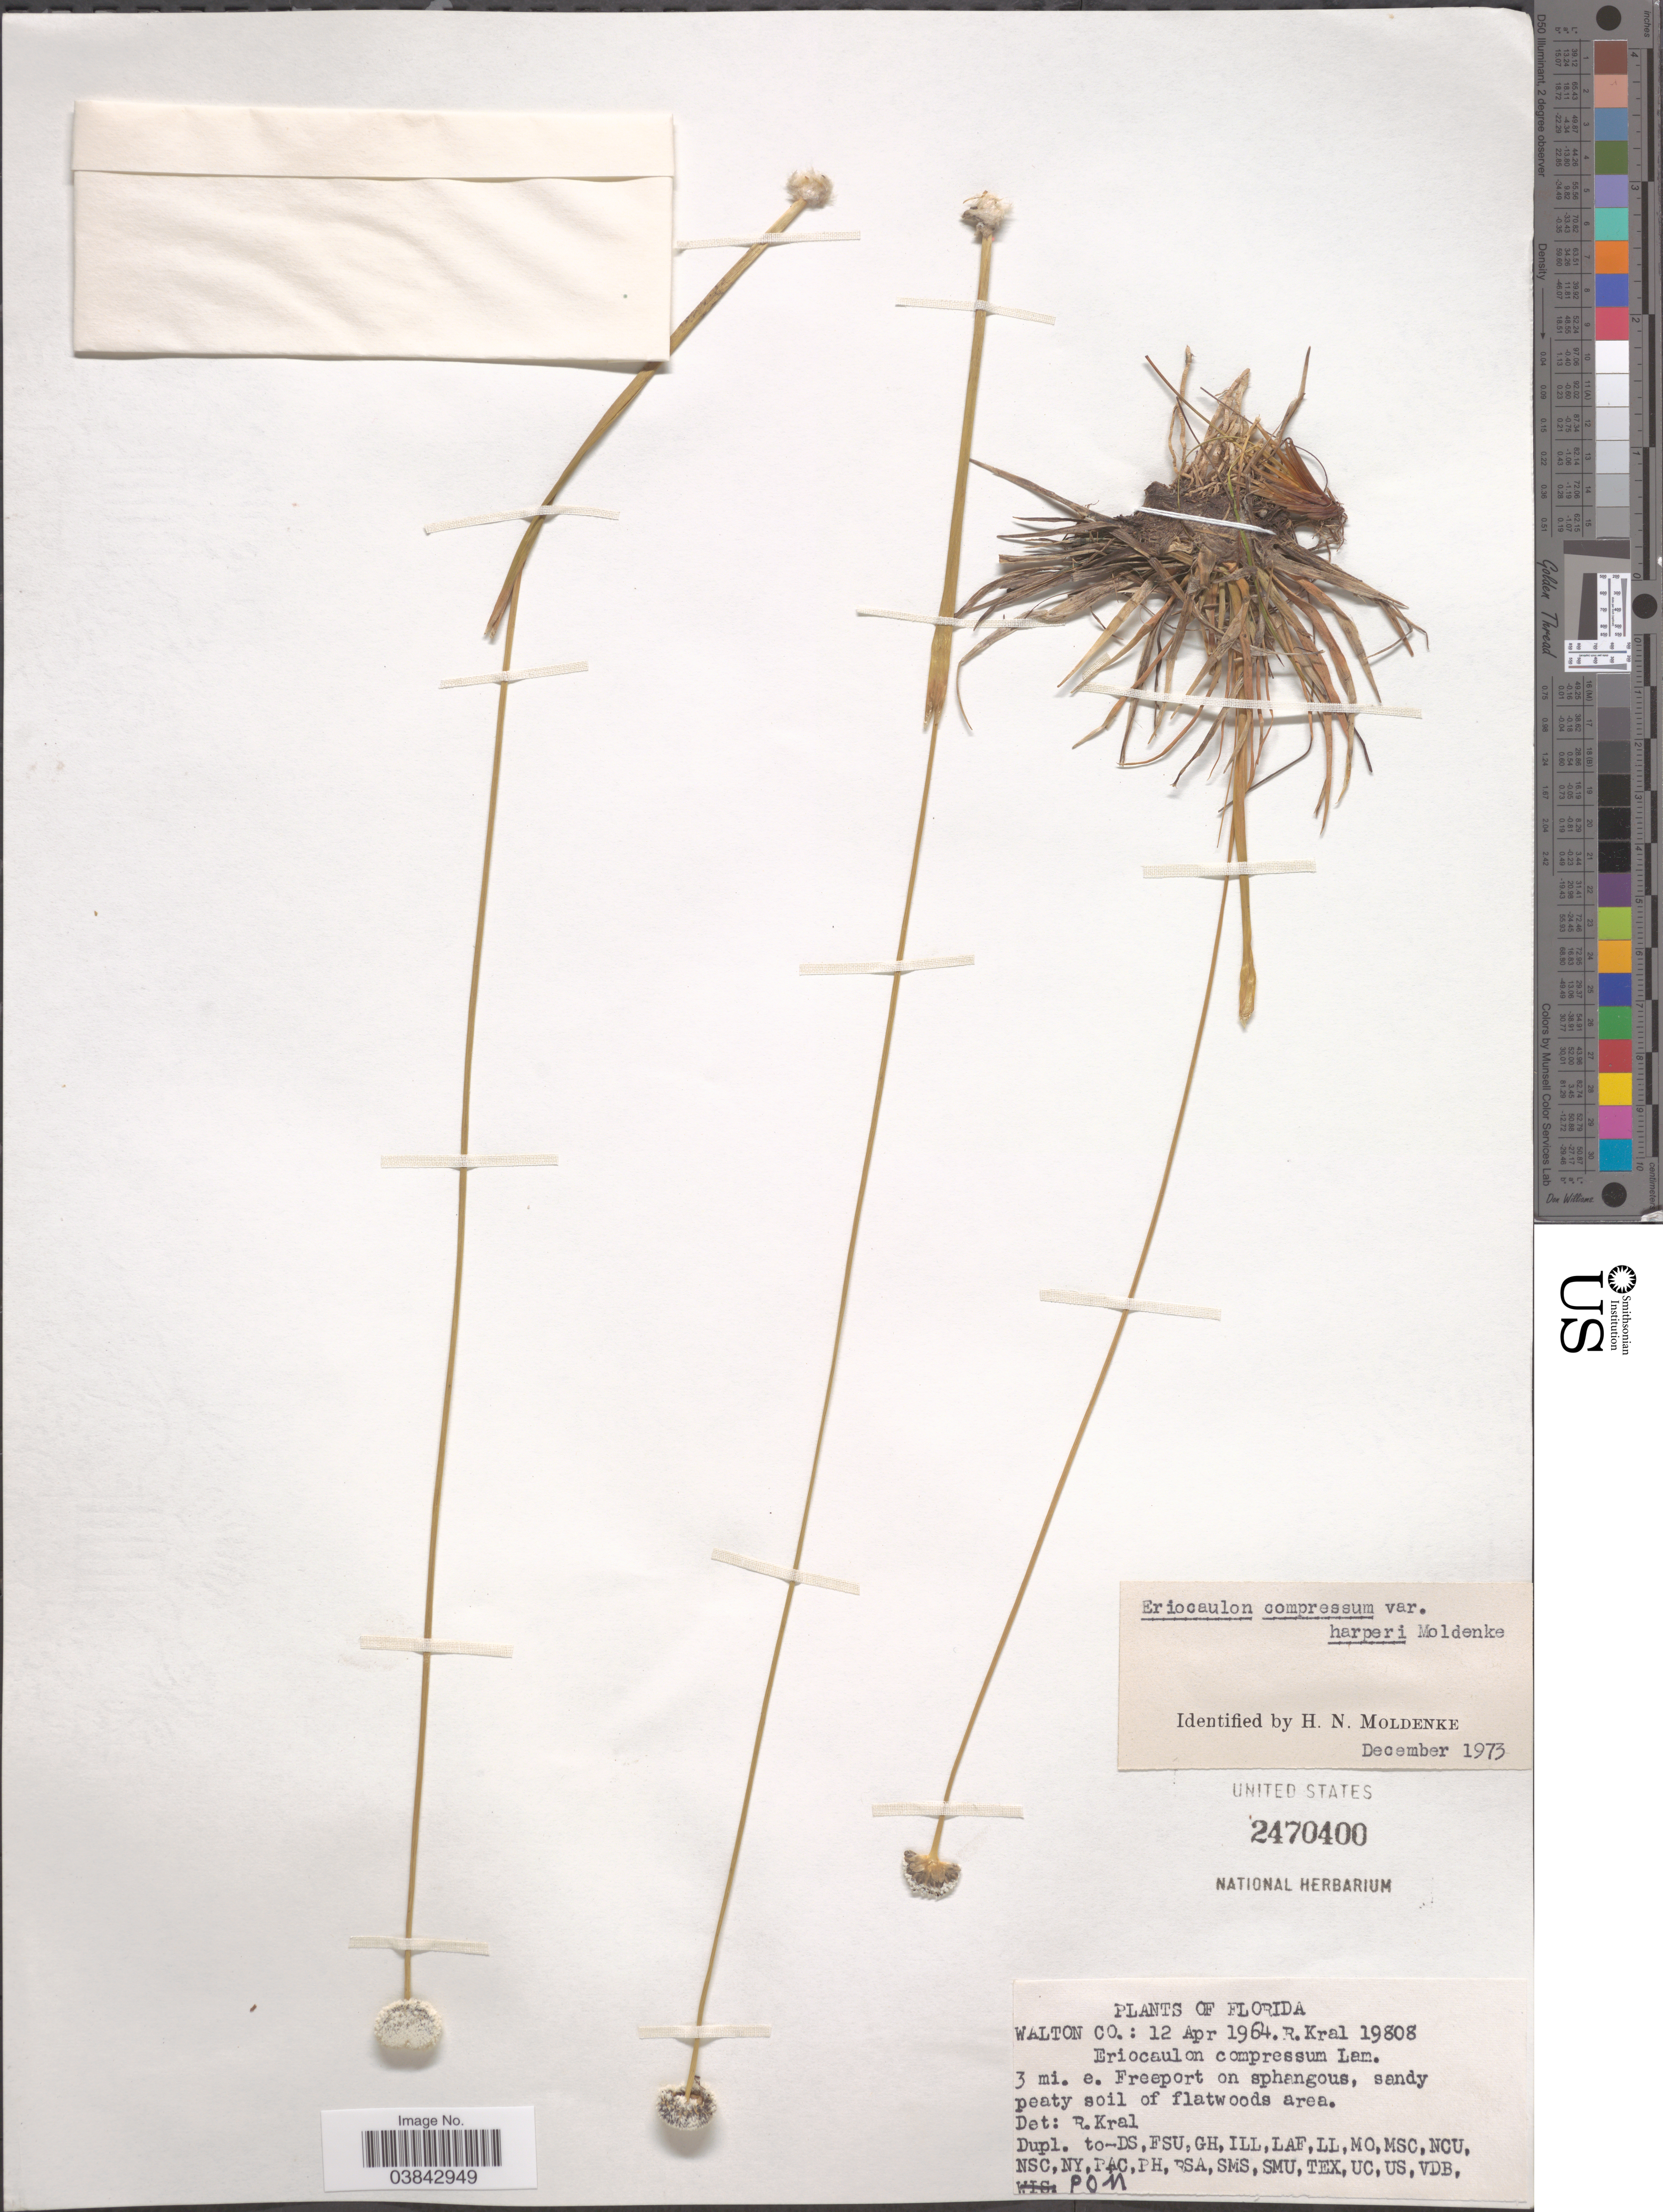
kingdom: Plantae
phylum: Tracheophyta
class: Liliopsida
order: Poales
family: Eriocaulaceae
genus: Eriocaulon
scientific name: Eriocaulon compressum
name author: Lam.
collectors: R. Kral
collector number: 19808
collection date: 1964-04-12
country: United States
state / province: Florida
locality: Walton Co. 3 mi. e. Freeport.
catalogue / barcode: US 2470400